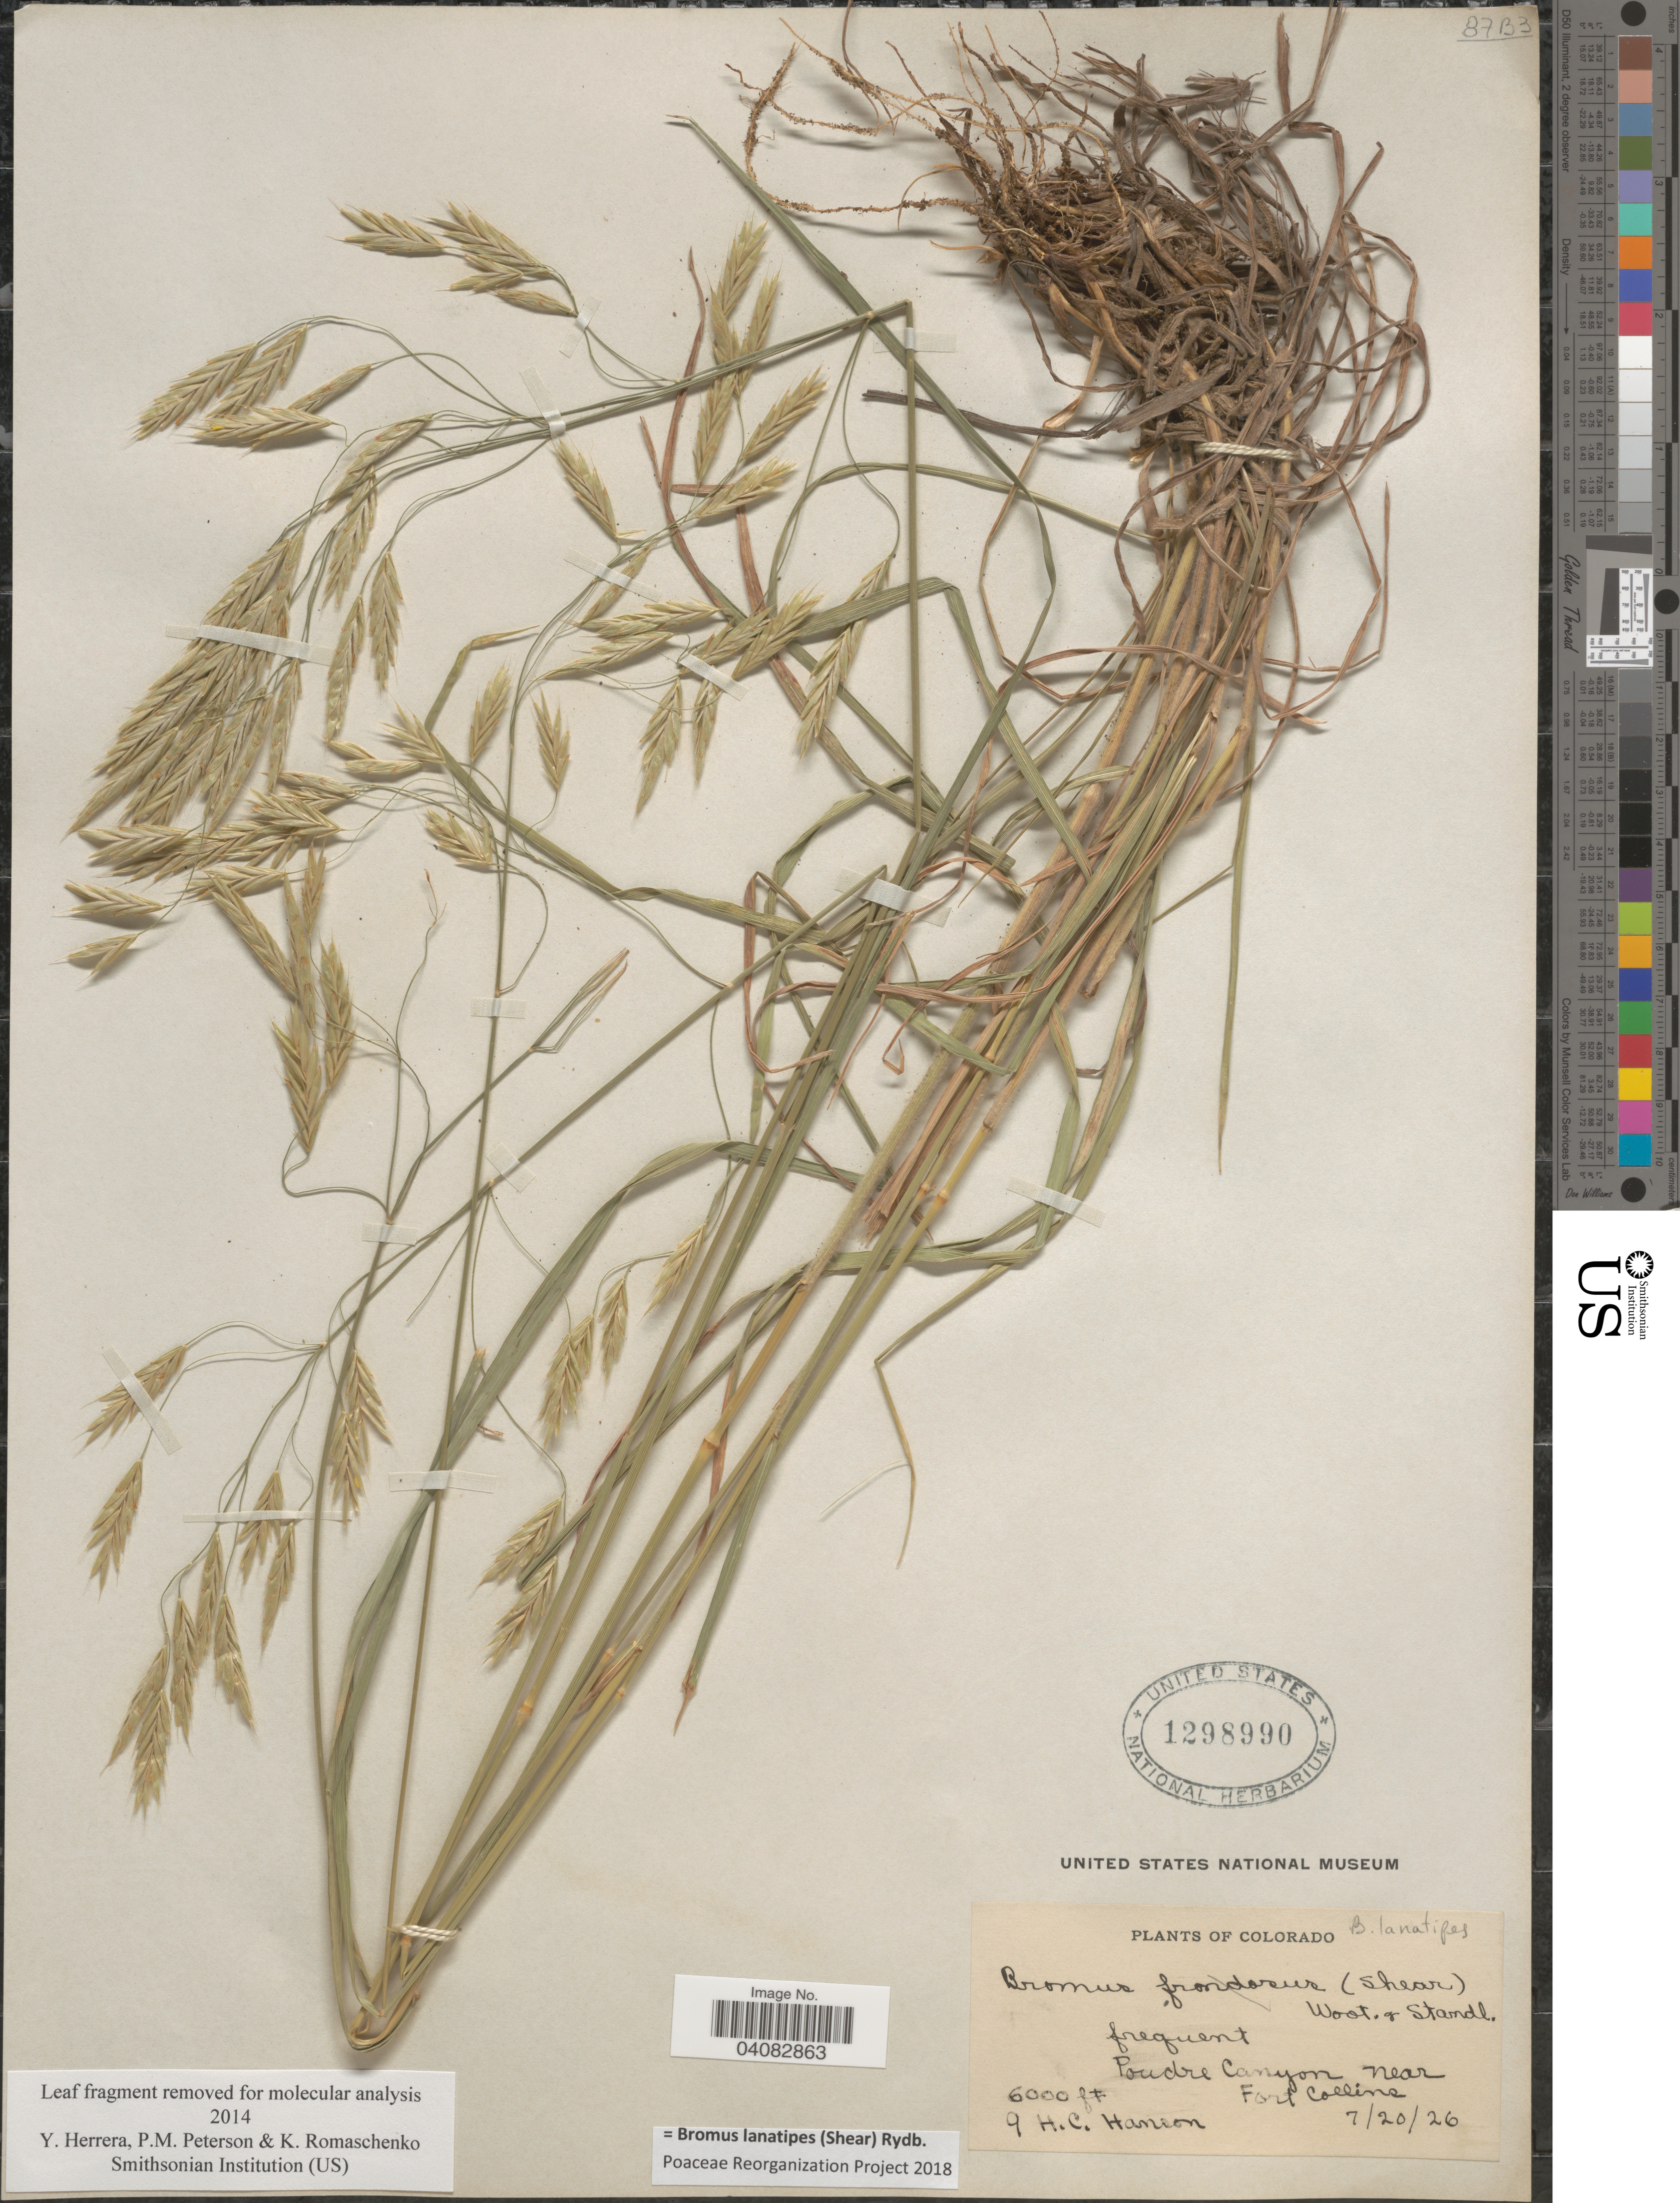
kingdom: Plantae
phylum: Tracheophyta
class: Liliopsida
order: Poales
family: Poaceae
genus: Bromus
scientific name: Bromus lanatipes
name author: (Shear) Rydb.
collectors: H. Hanson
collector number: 9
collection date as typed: Transcribed d/m/y: 20/7/26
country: United States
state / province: Colorado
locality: Poudre Canyon near Fort Colline.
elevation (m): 1829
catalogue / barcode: US 1298990